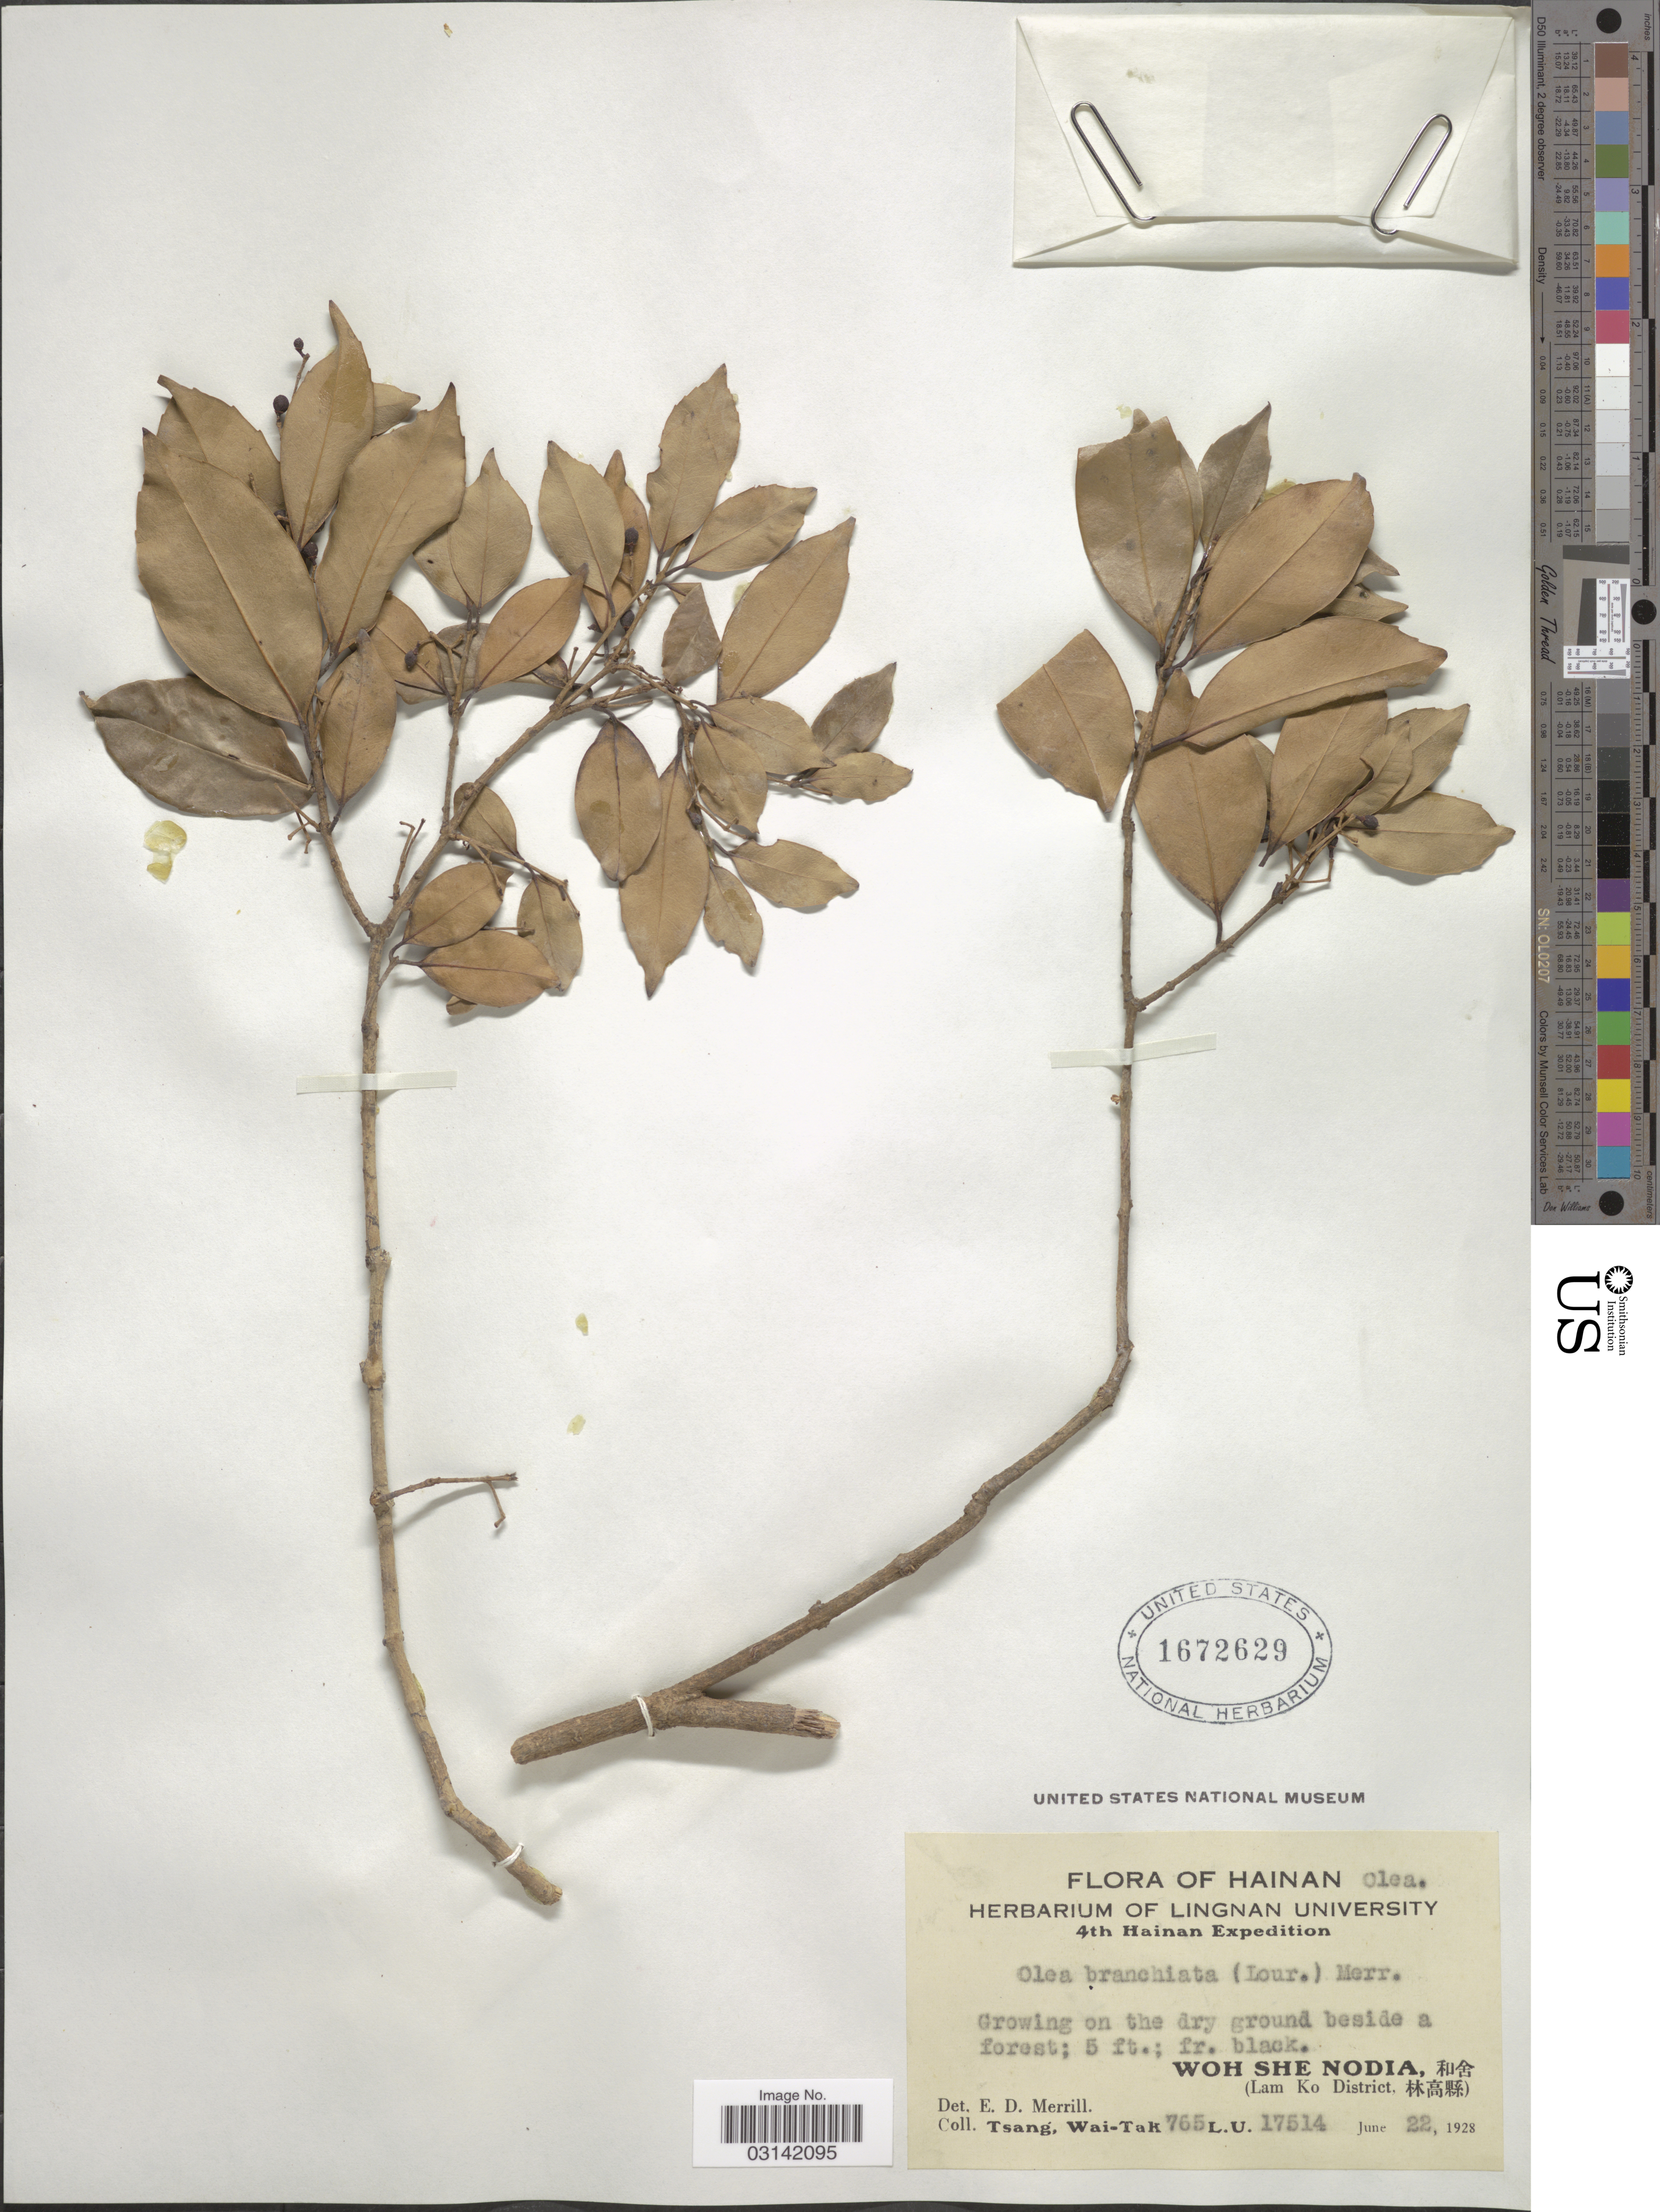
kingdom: Plantae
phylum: Tracheophyta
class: Magnoliopsida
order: Lamiales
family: Oleaceae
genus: Tetrapilus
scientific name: Tetrapilus brachiatus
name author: Lour.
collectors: W. T. Tsang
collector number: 765L.U.17514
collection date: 1928-06-22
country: China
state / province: Hainan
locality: Woh She Nodia, X, (Lam Ko District, X).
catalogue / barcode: US 1672629